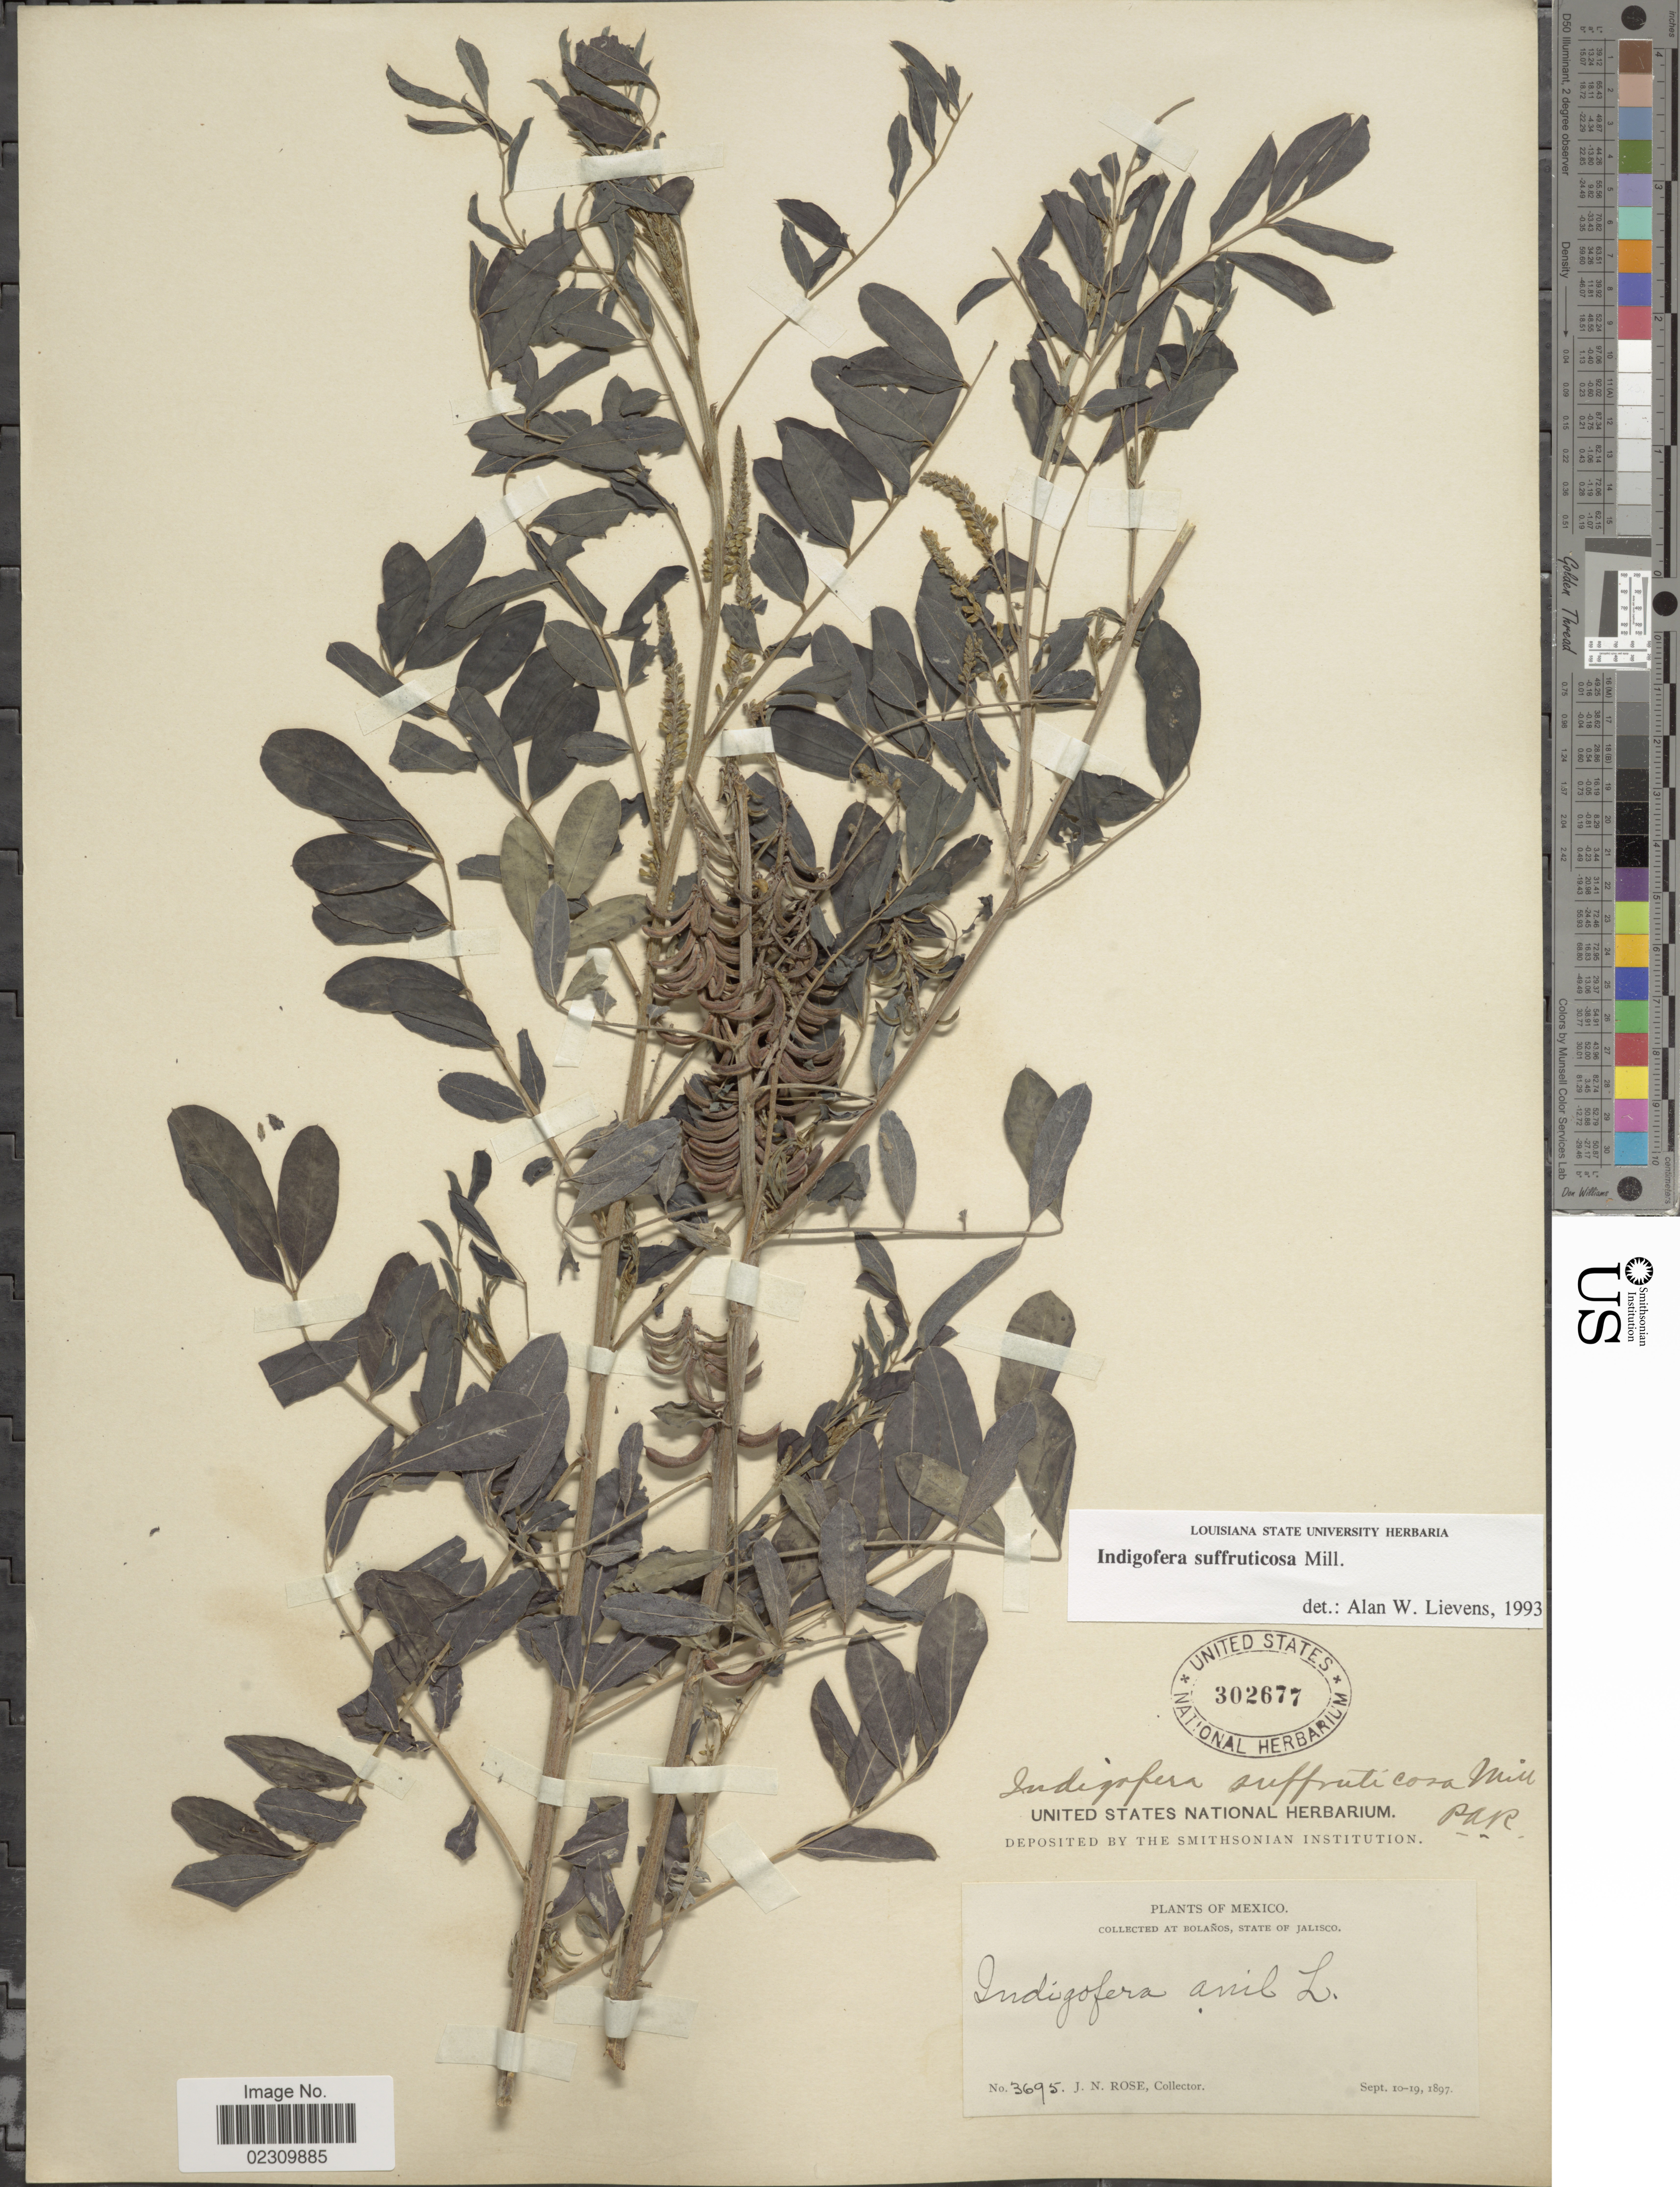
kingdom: Plantae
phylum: Tracheophyta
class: Magnoliopsida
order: Fabales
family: Fabaceae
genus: Indigofera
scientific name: Indigofera suffruticosa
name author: Mill.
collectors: J. N. Rose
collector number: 3695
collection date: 1897-09-10/1897-09-19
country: Mexico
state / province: Jalisco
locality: Bolanos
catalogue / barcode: US 302677